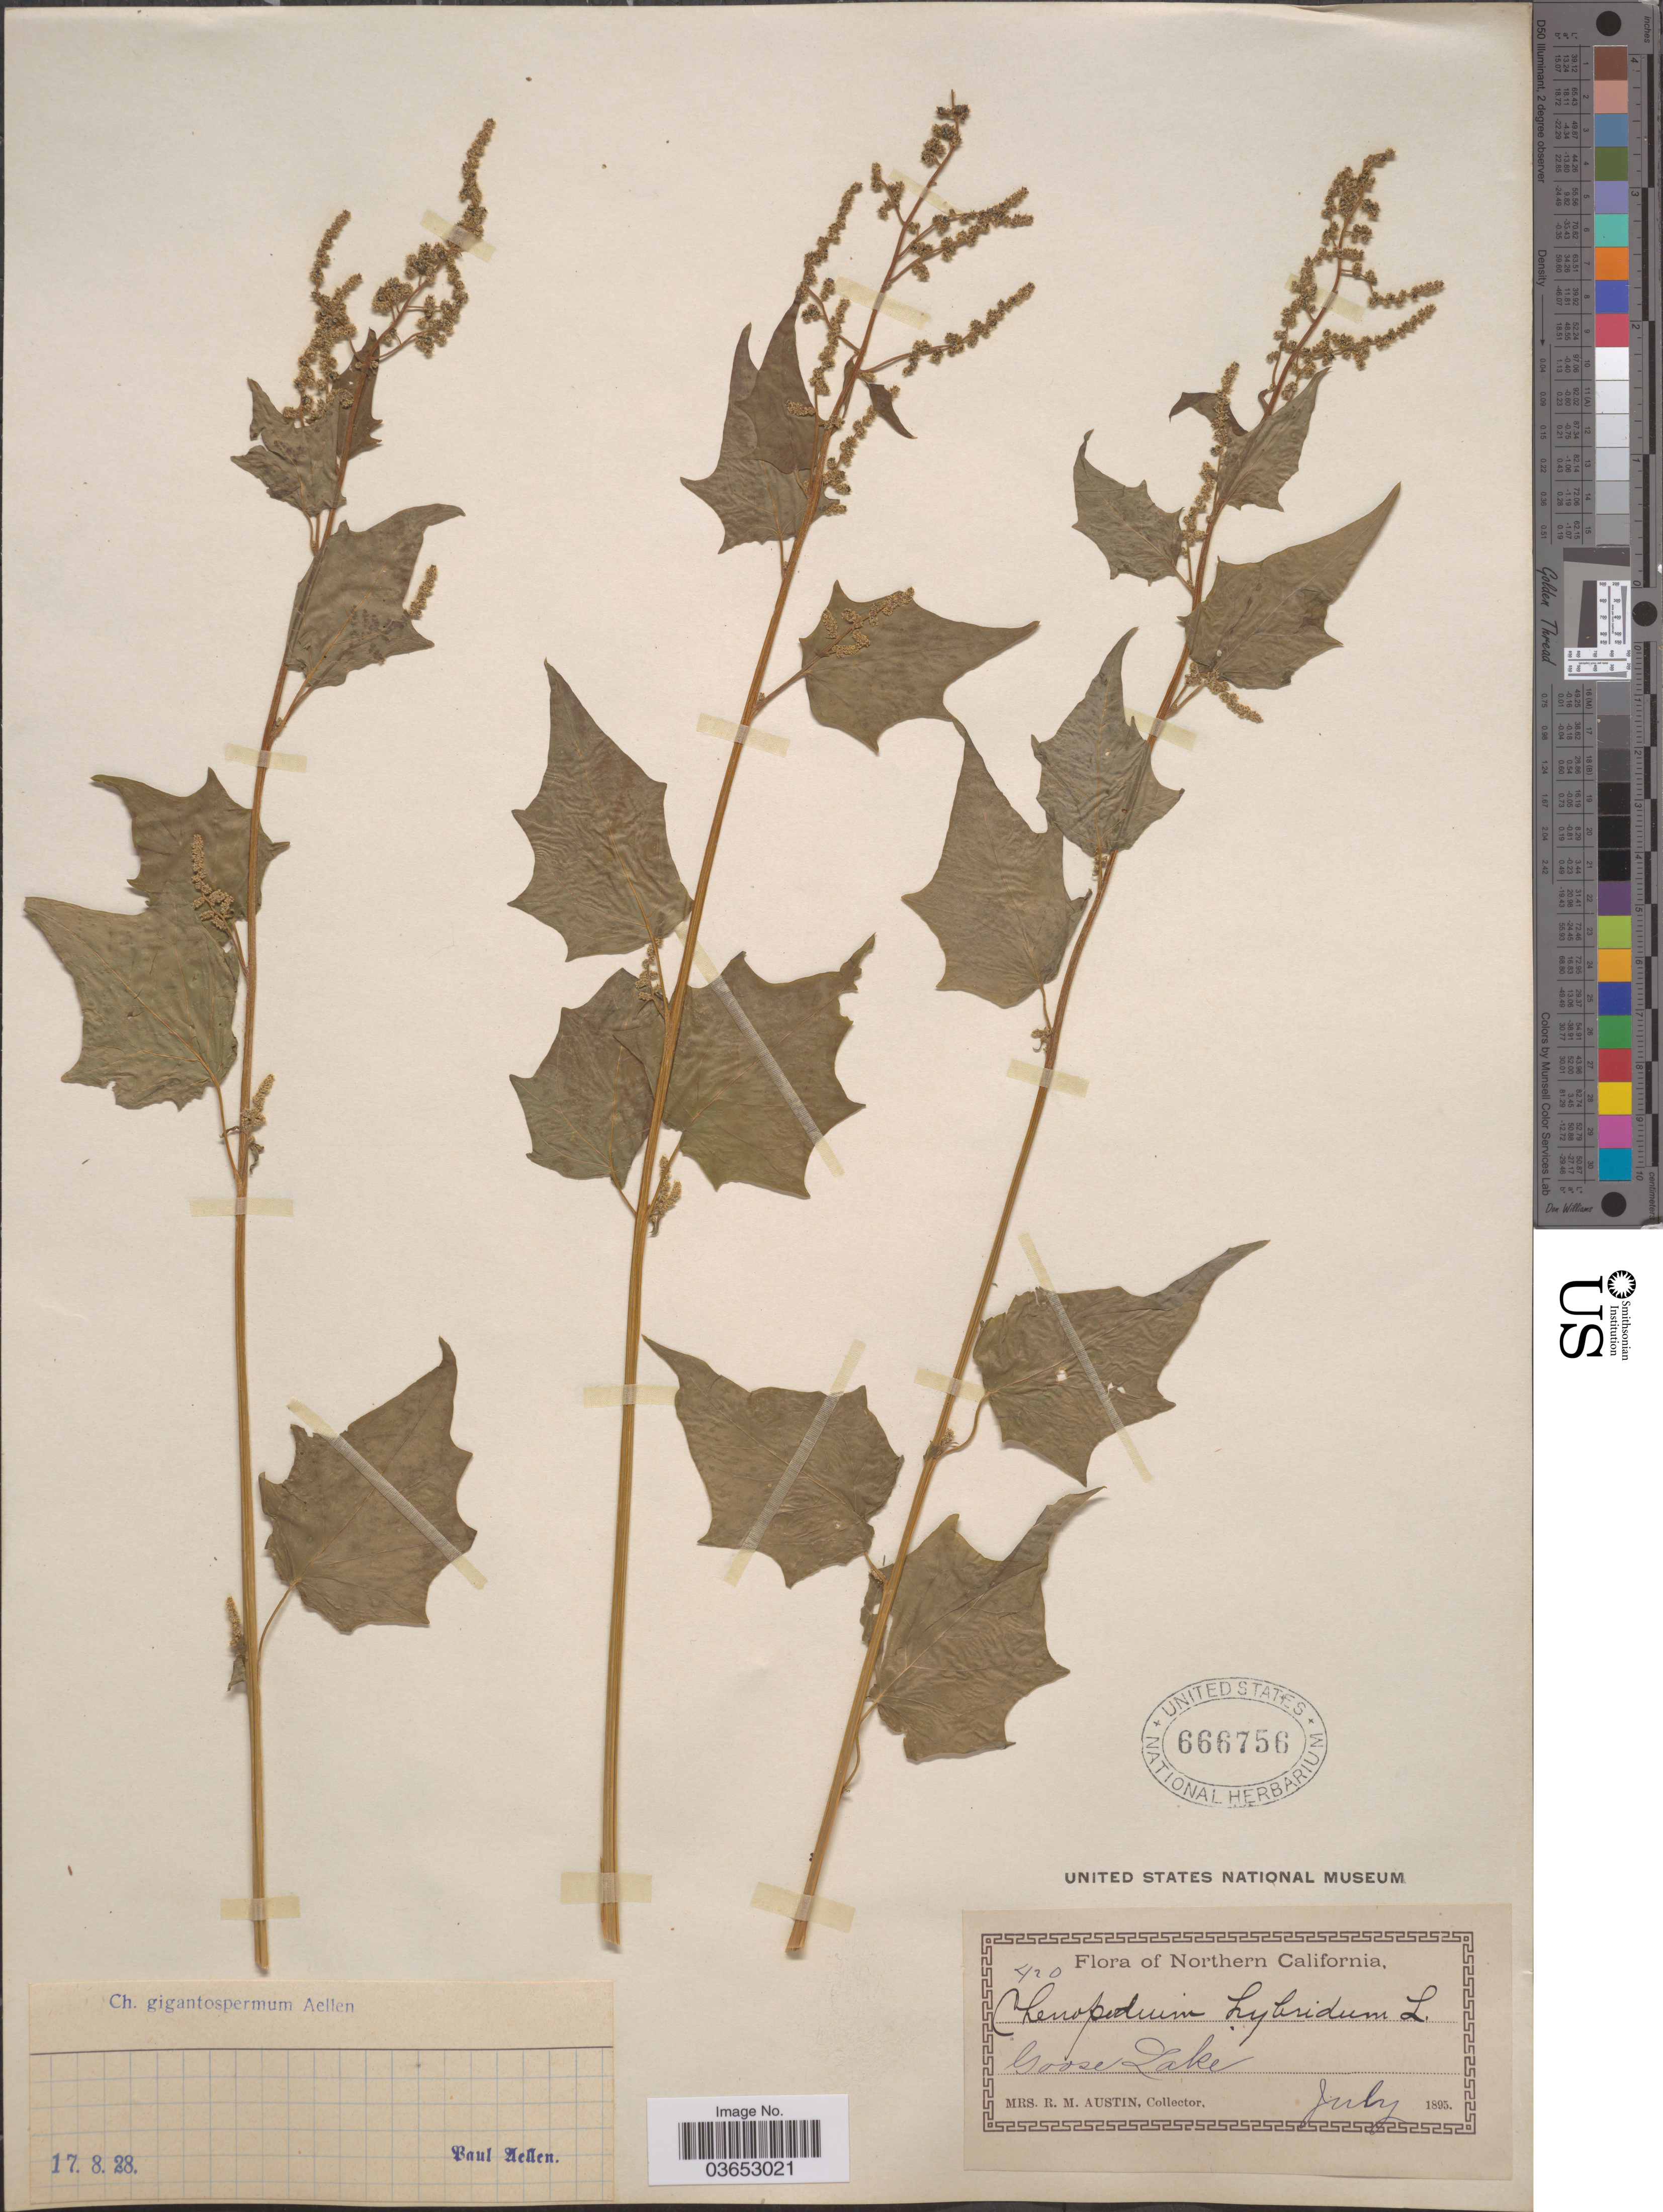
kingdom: Plantae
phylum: Tracheophyta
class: Magnoliopsida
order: Caryophyllales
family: Amaranthaceae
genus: Chenopodium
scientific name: Chenopodium gigantospermum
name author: Aellen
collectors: R. Austin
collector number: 420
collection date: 1895-07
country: United States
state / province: California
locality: Northern California. Goose Lake.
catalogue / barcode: US 666756